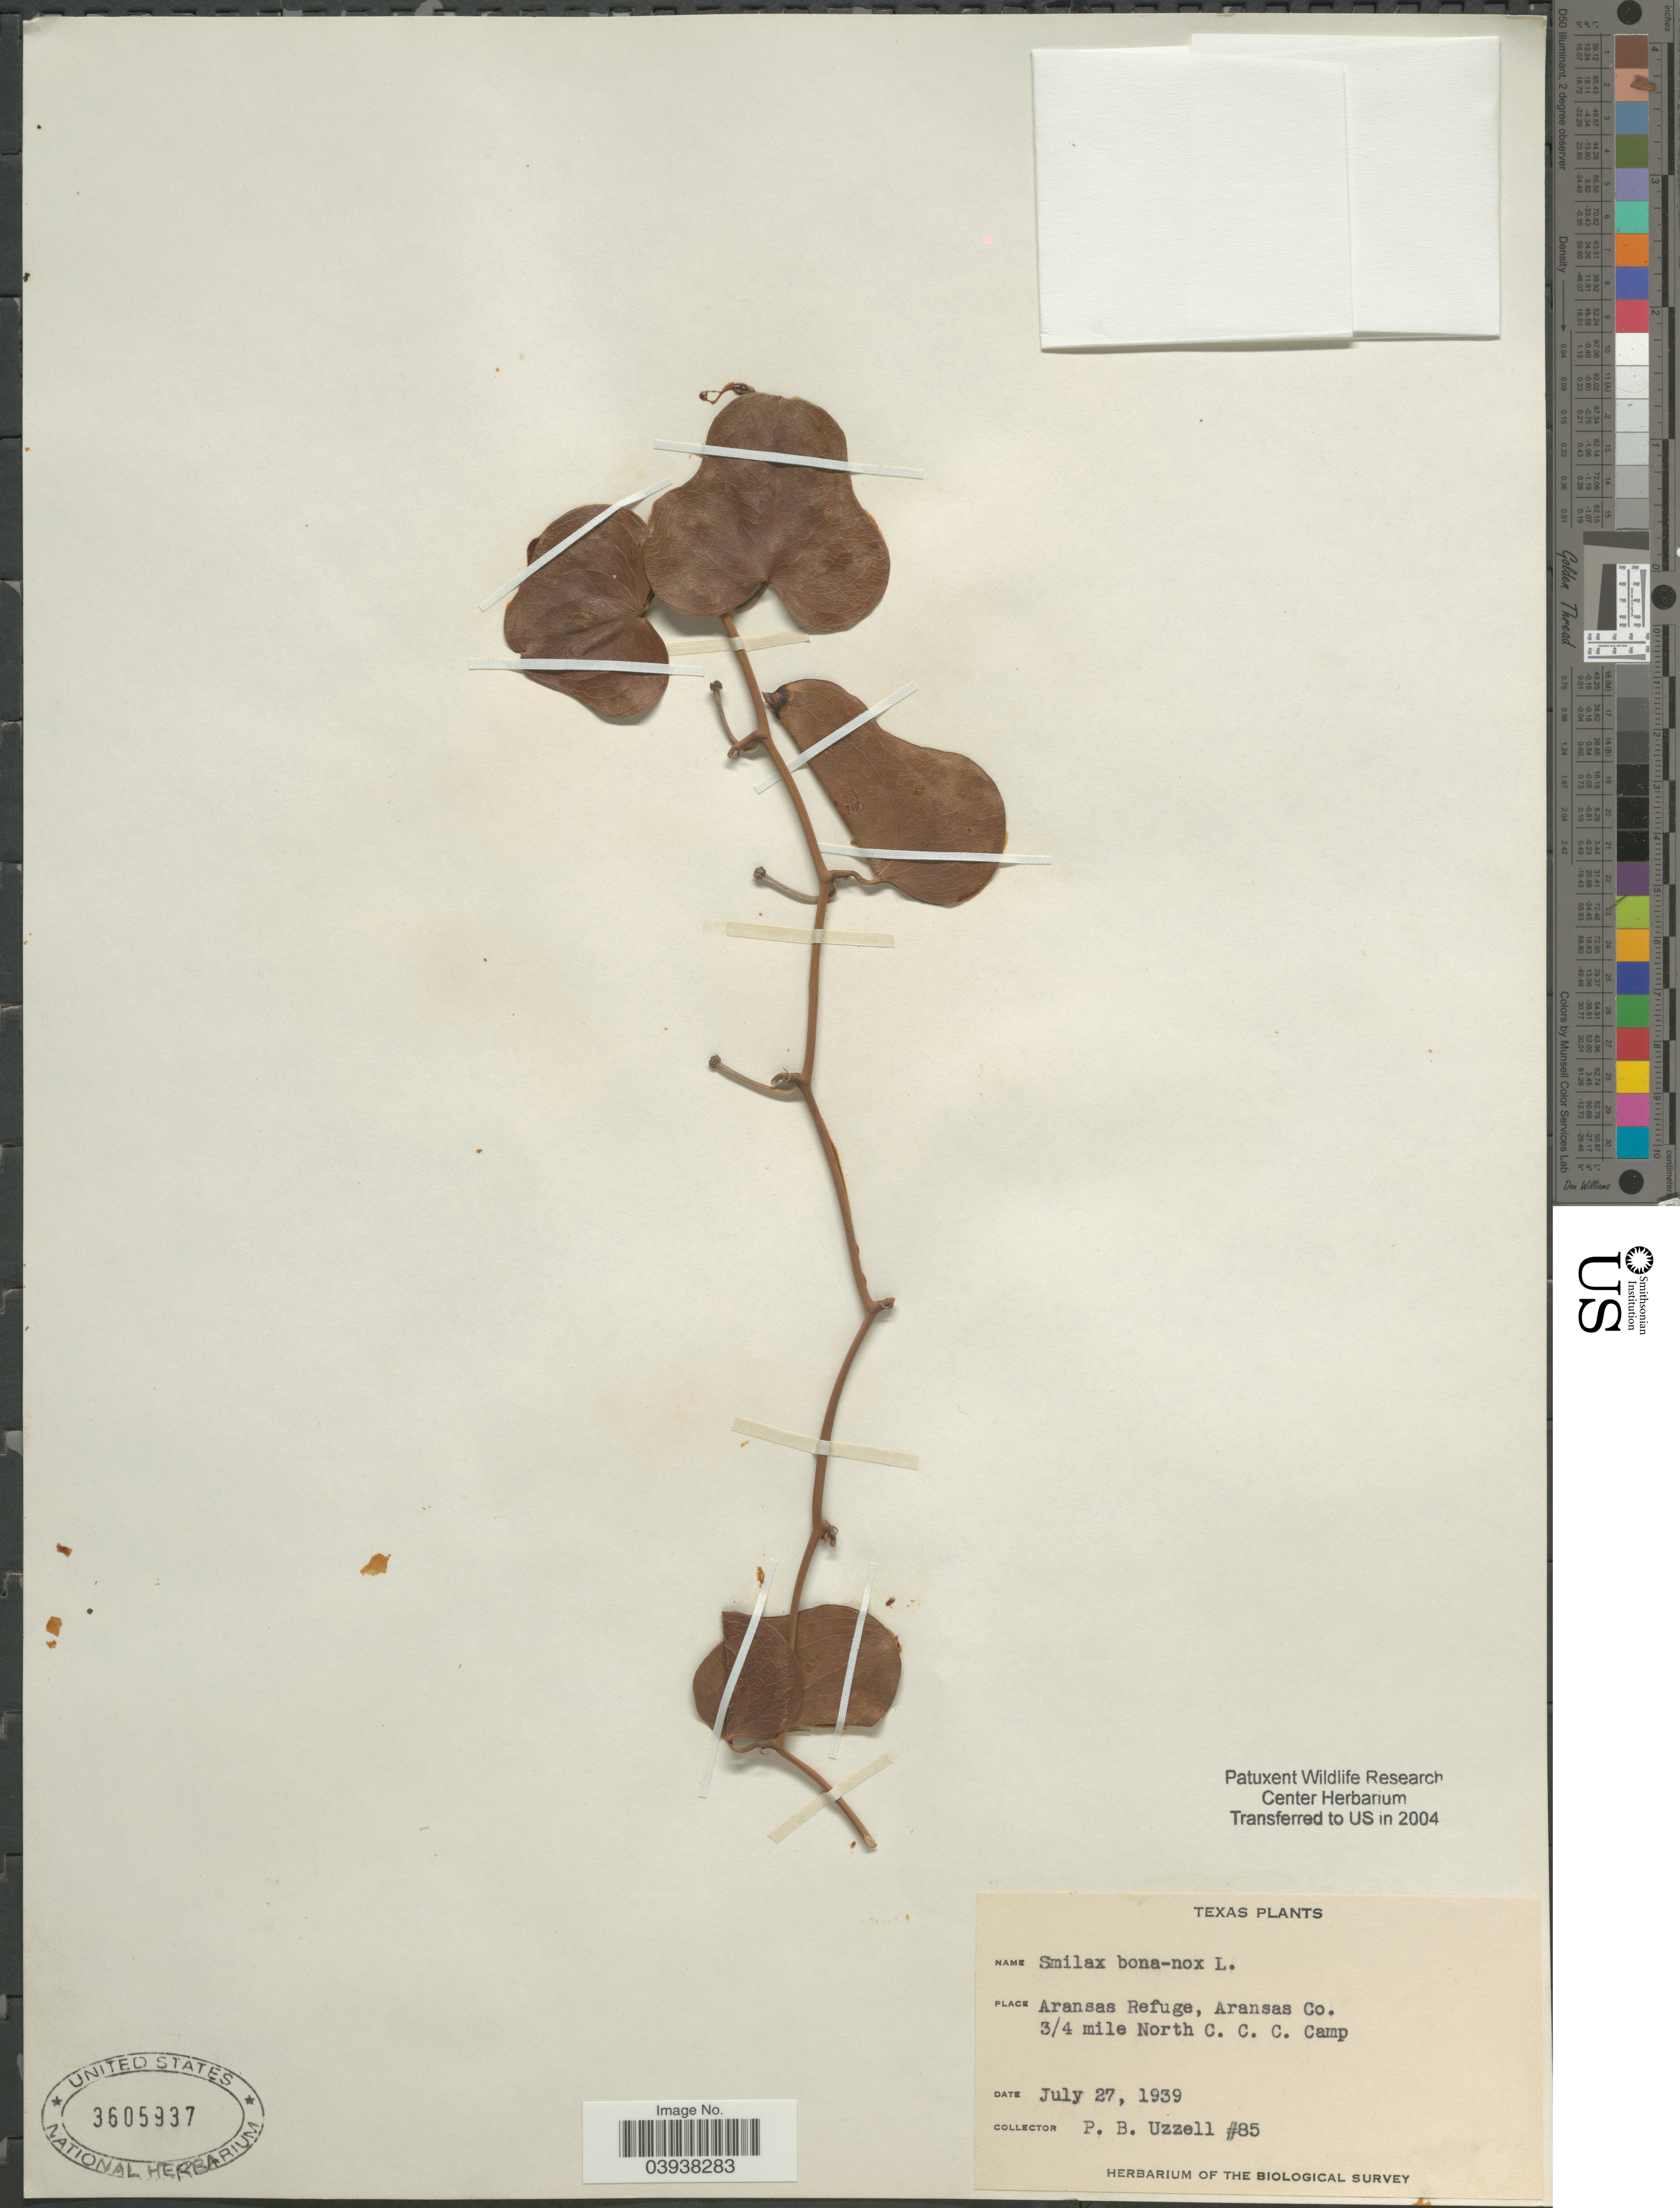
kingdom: Plantae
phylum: Tracheophyta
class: Liliopsida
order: Liliales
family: Smilacaceae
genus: Smilax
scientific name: Smilax bona-nox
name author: L.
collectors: P. Uzzell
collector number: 85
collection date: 1939-07-27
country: United States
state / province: Texas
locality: Aransas Refuge, Aransas Co. 3/4 mile North C. C. C. Camp.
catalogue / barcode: US 3605937